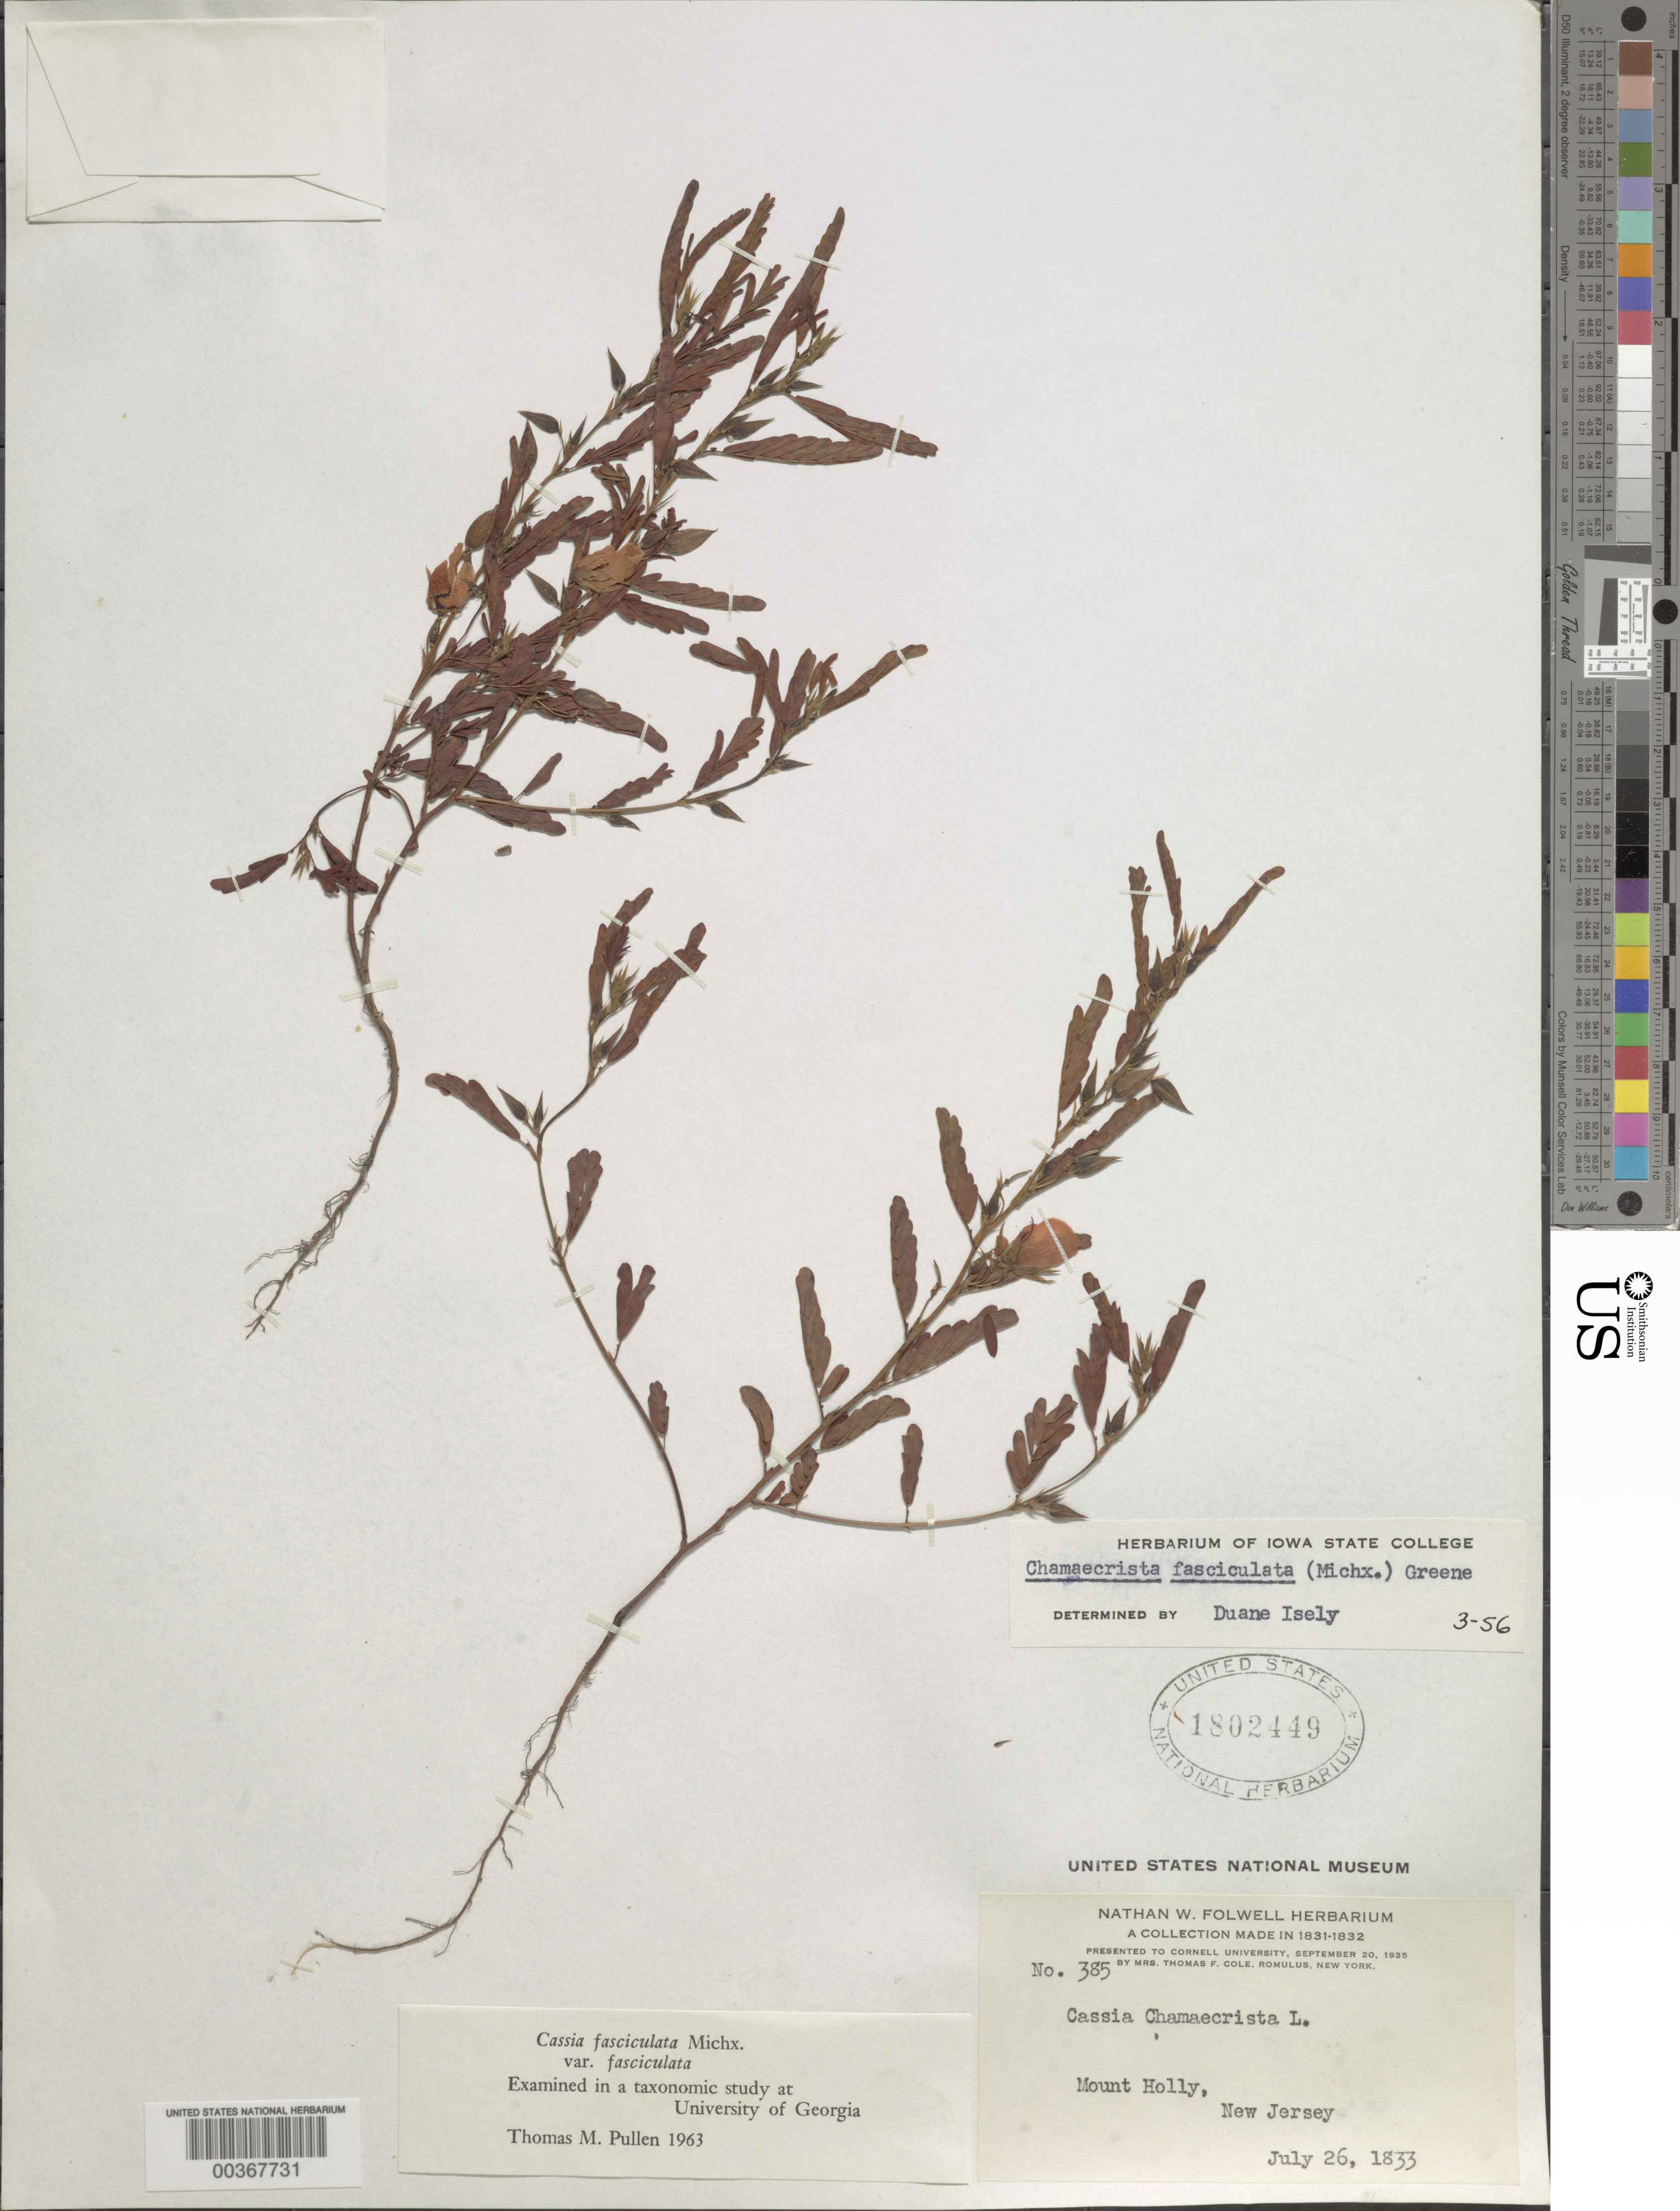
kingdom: Plantae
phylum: Tracheophyta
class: Magnoliopsida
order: Fabales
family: Fabaceae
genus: Chamaecrista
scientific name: Chamaecrista fasciculata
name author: (Michx.) Greene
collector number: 385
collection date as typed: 26 Jul 1833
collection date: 1833-07-26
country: United States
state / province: New Jersey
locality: Mount holly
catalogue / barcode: US 1802449